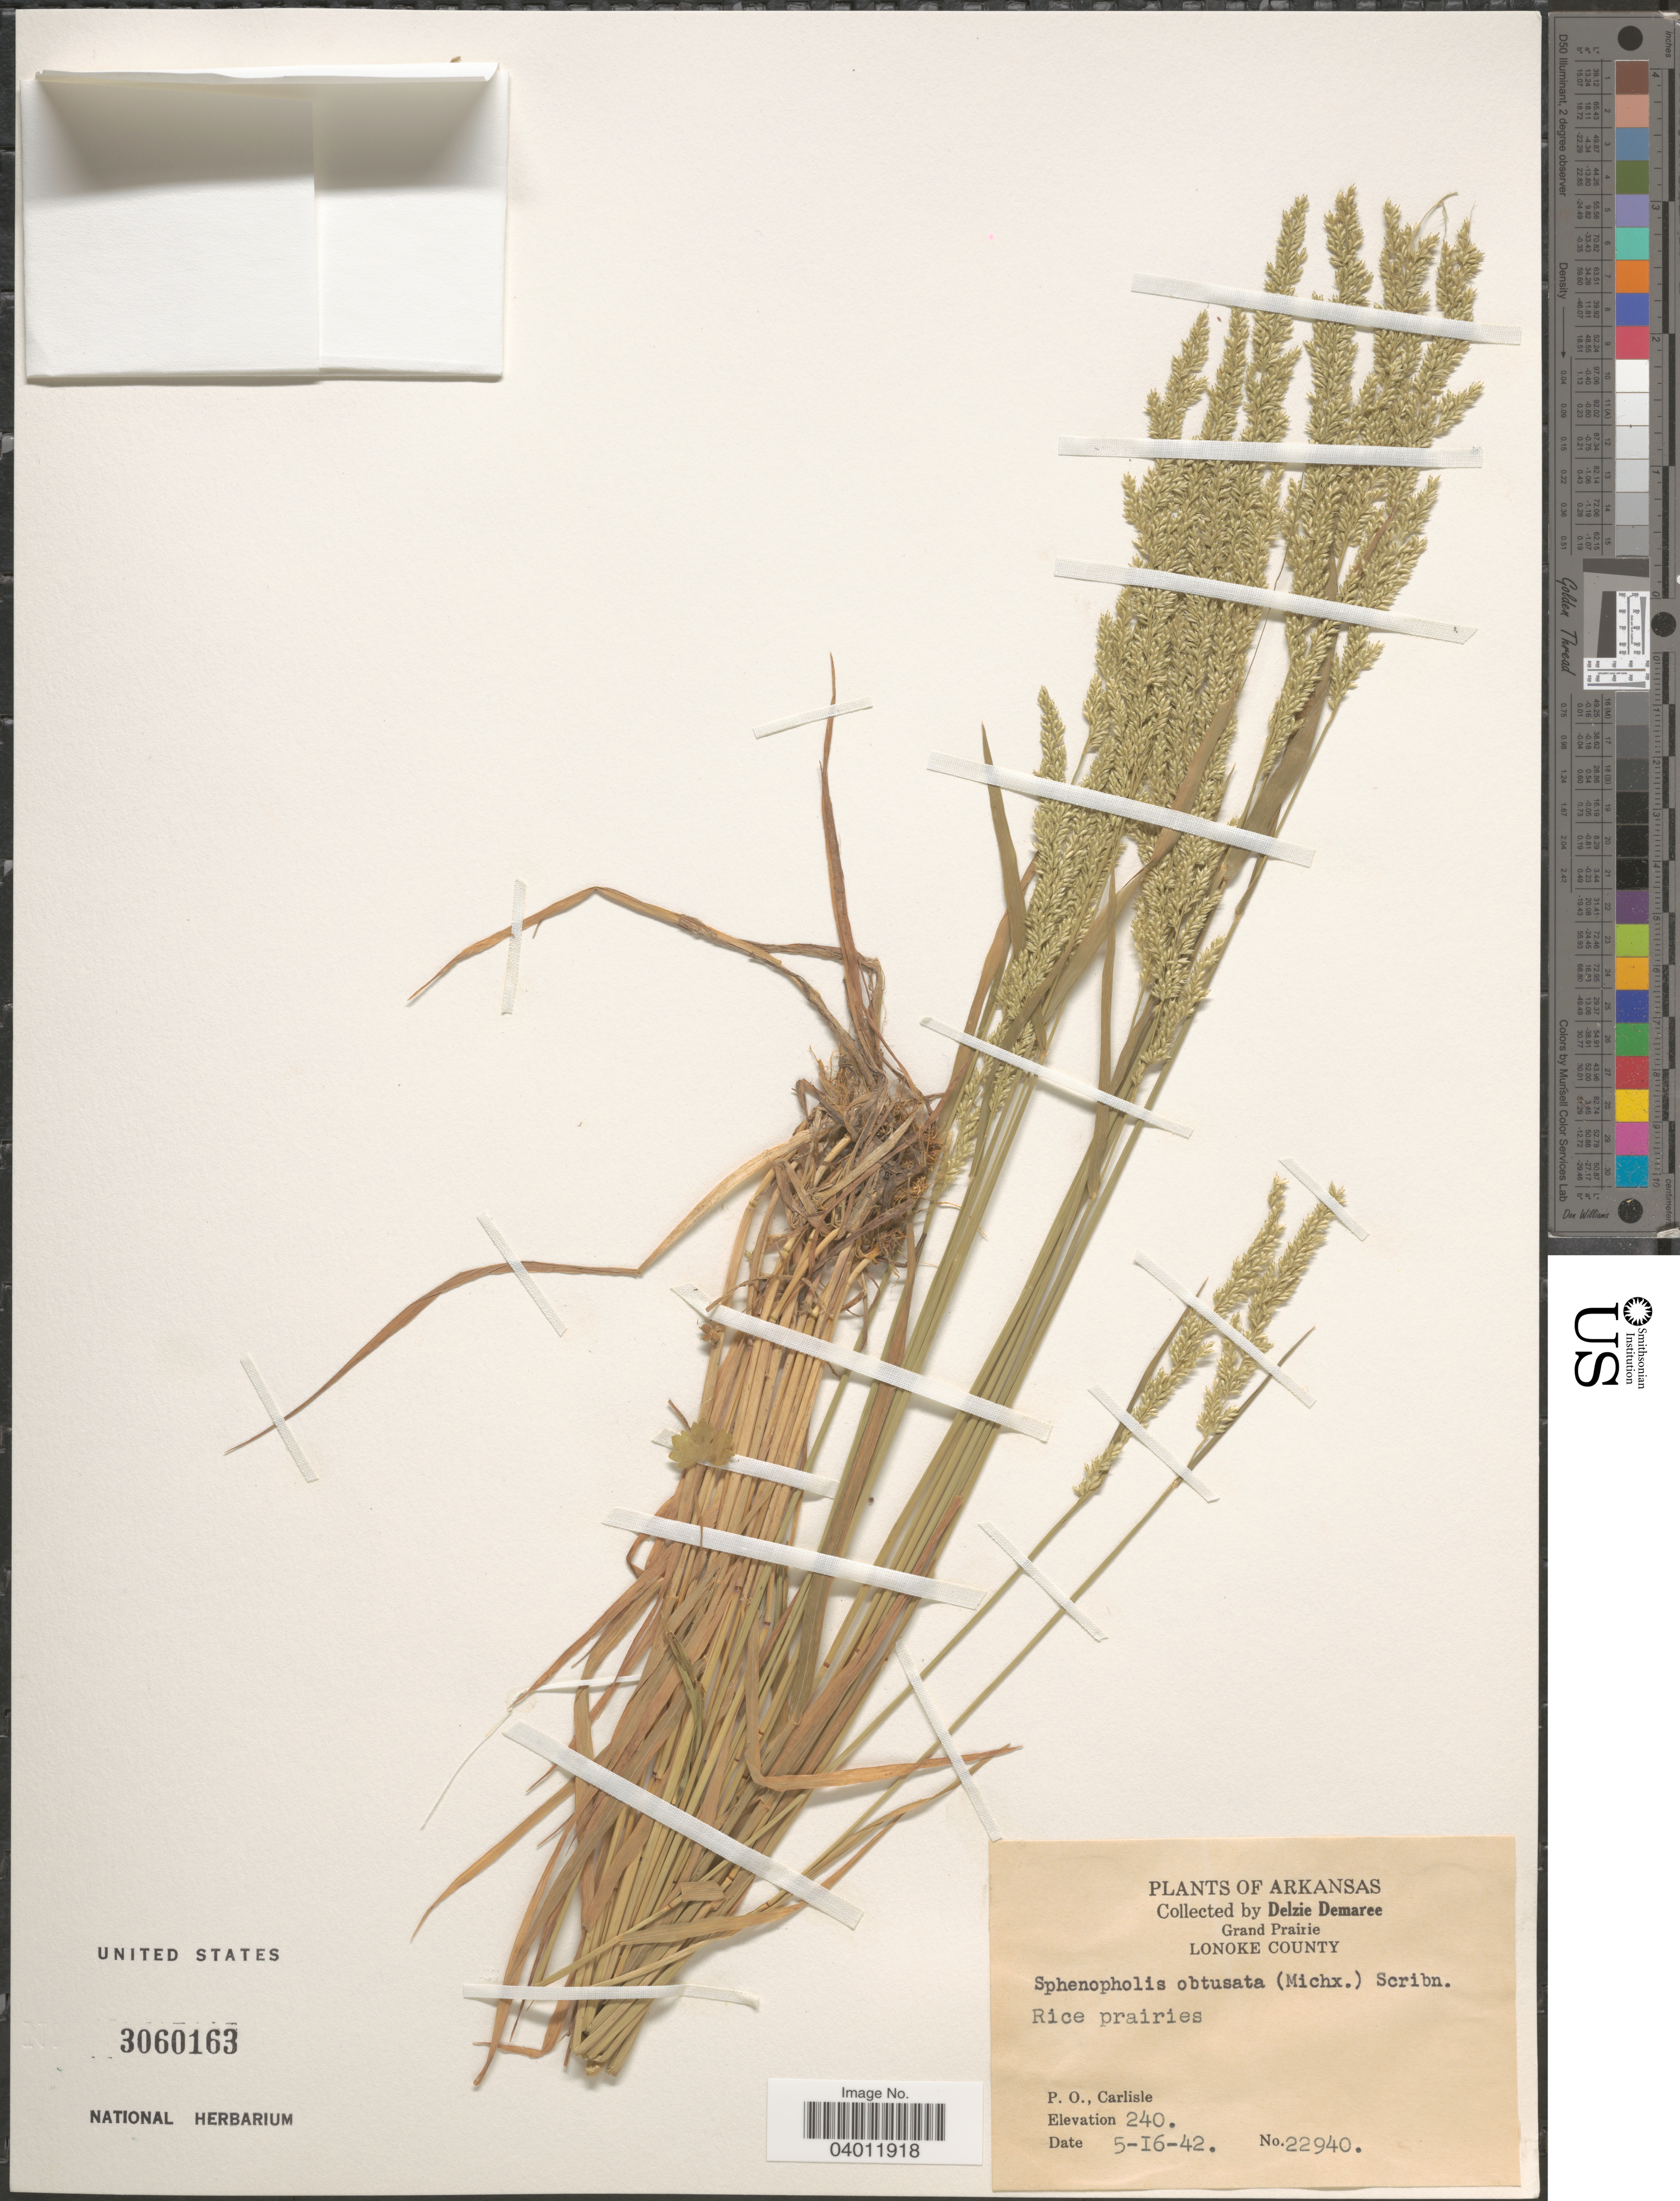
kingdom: Plantae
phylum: Tracheophyta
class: Liliopsida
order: Poales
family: Poaceae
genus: Sphenopholis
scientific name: Sphenopholis obtusata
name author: (Michx.) Scribn.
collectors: D. Demaree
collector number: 22940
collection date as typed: Transcribed d/m/y: 16/5/42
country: United States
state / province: Arkansas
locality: Grand Prairie. Lonoke County. P. O., Carlisle.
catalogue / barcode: US 3060163